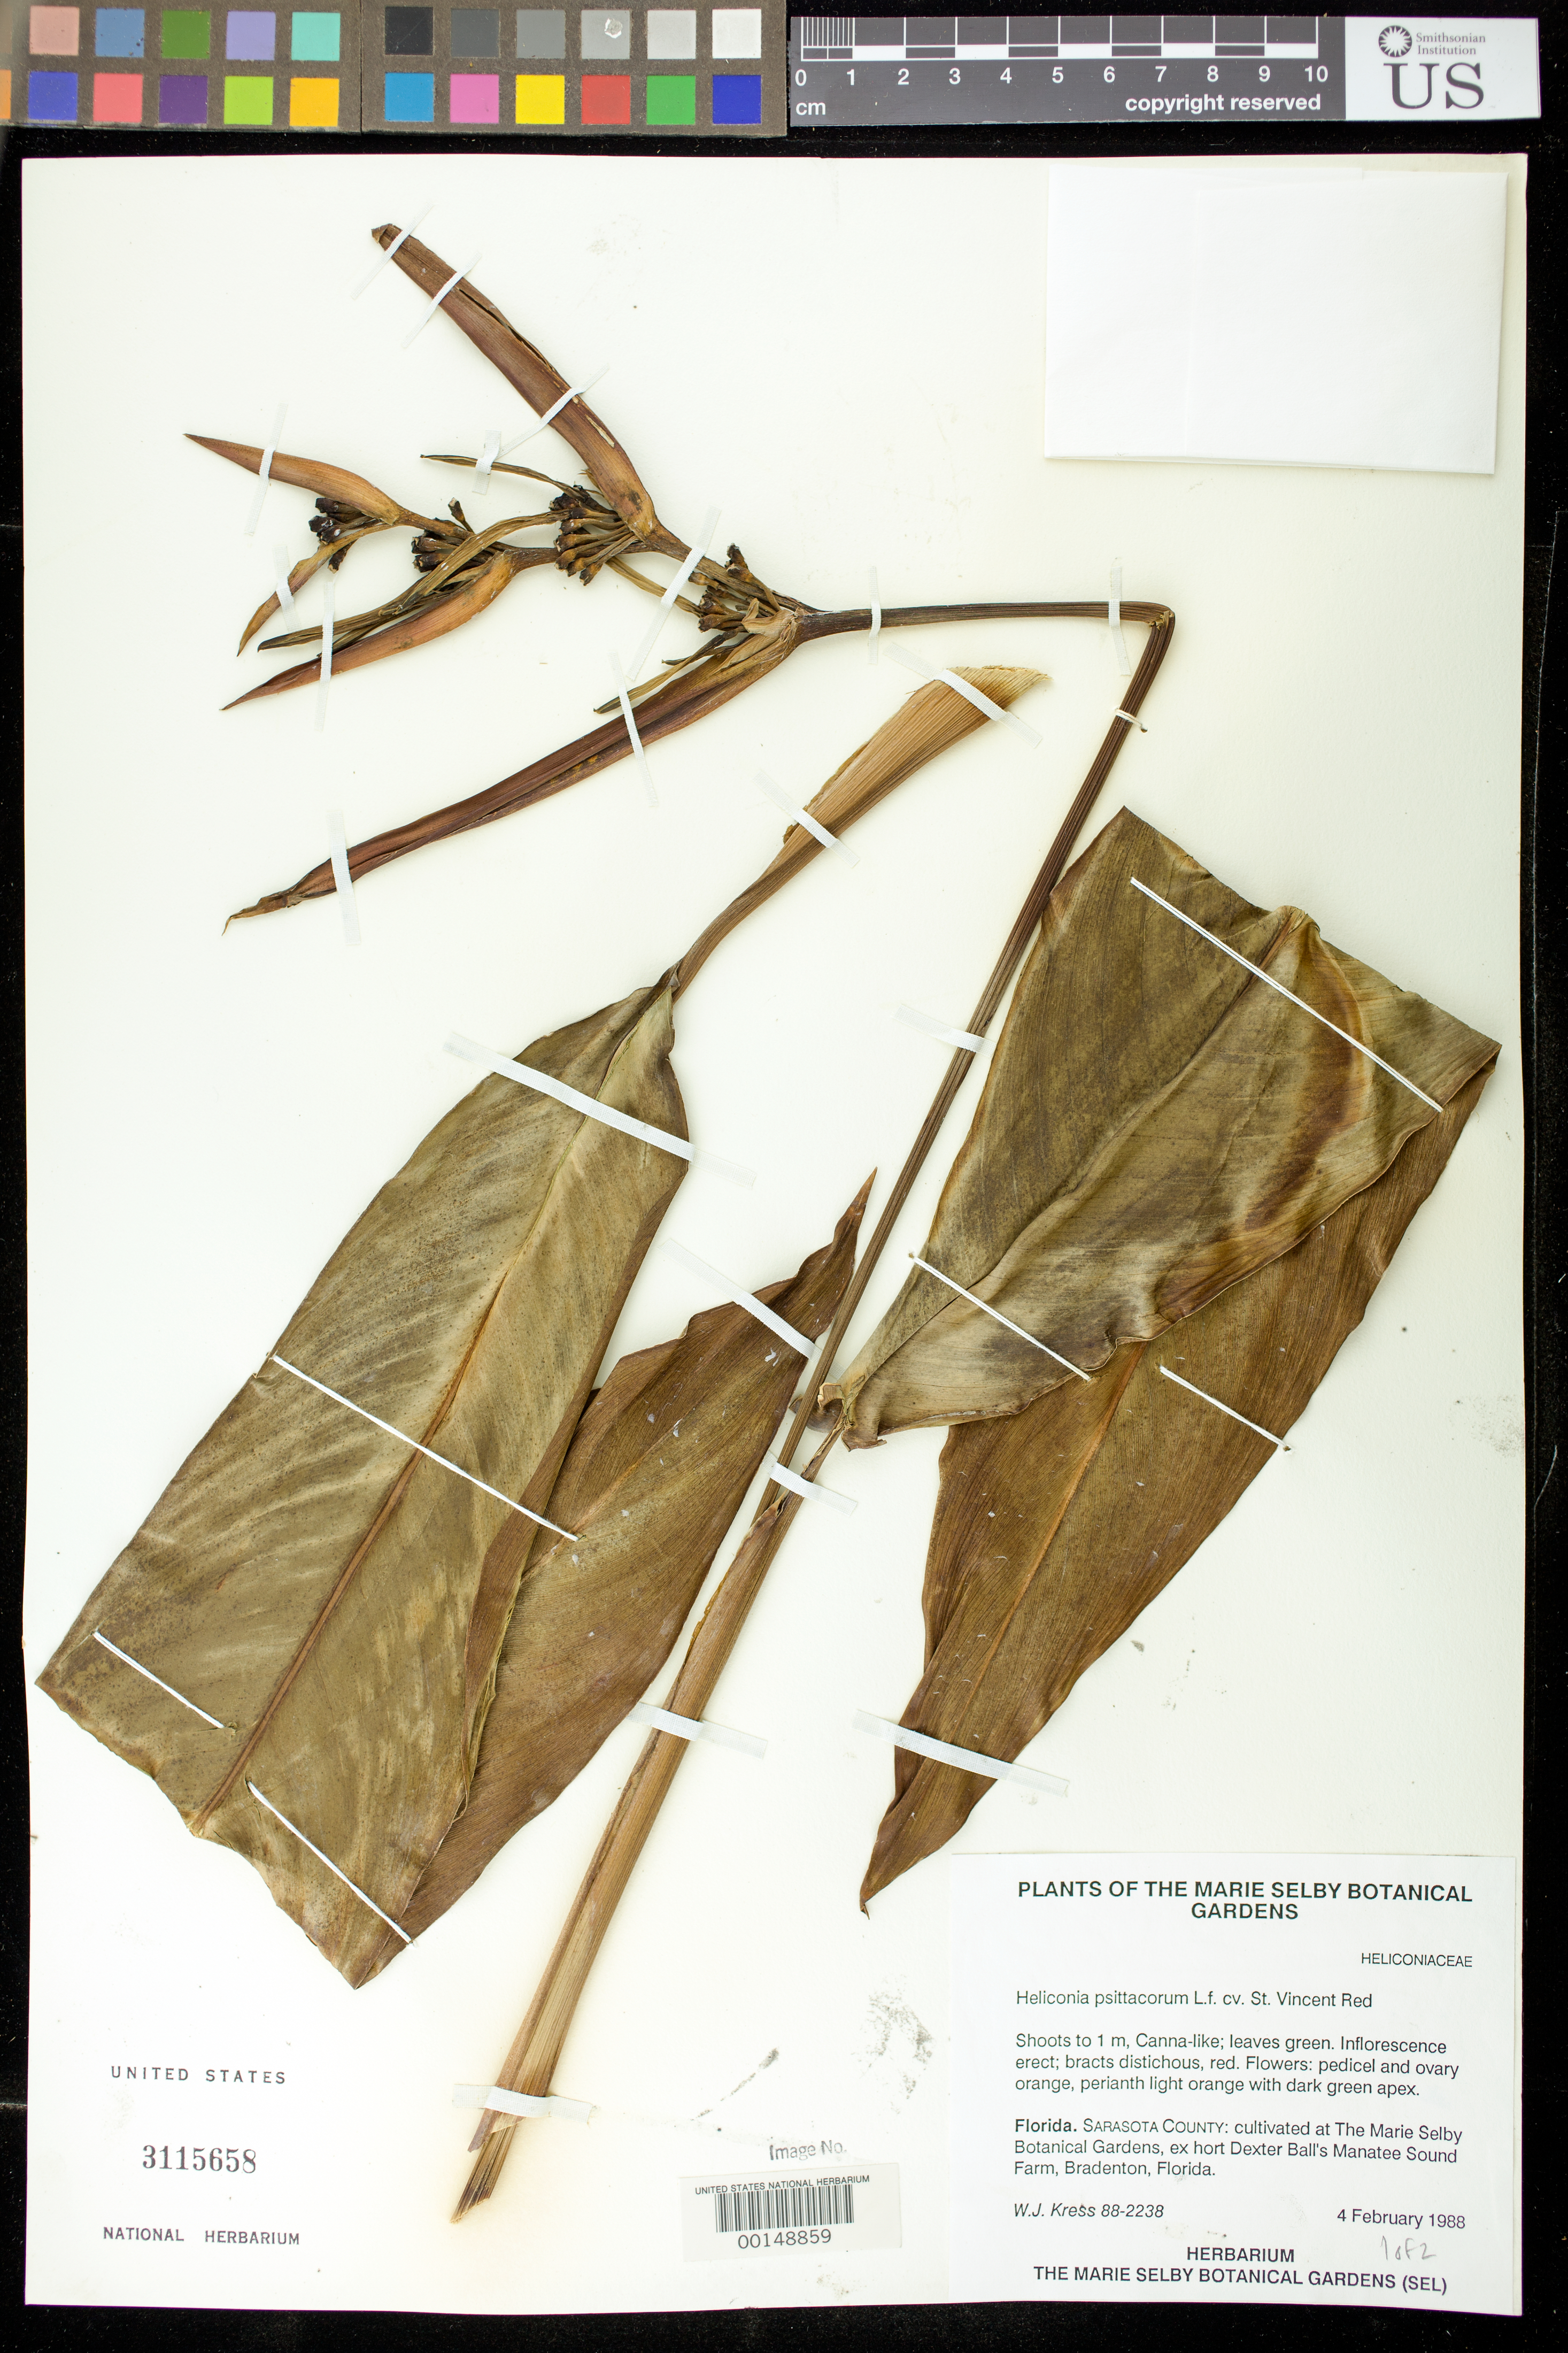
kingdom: Plantae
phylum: Tracheophyta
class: Liliopsida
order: Zingiberales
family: Heliconiaceae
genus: Heliconia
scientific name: Heliconia psittacorum 'St. Vincent Red'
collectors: W. J. Kress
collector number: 88-2238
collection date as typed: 04 Feb 1988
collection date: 1988-02-04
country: United States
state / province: Florida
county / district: Sarasota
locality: Marie selby botanical gardens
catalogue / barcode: US 3115658